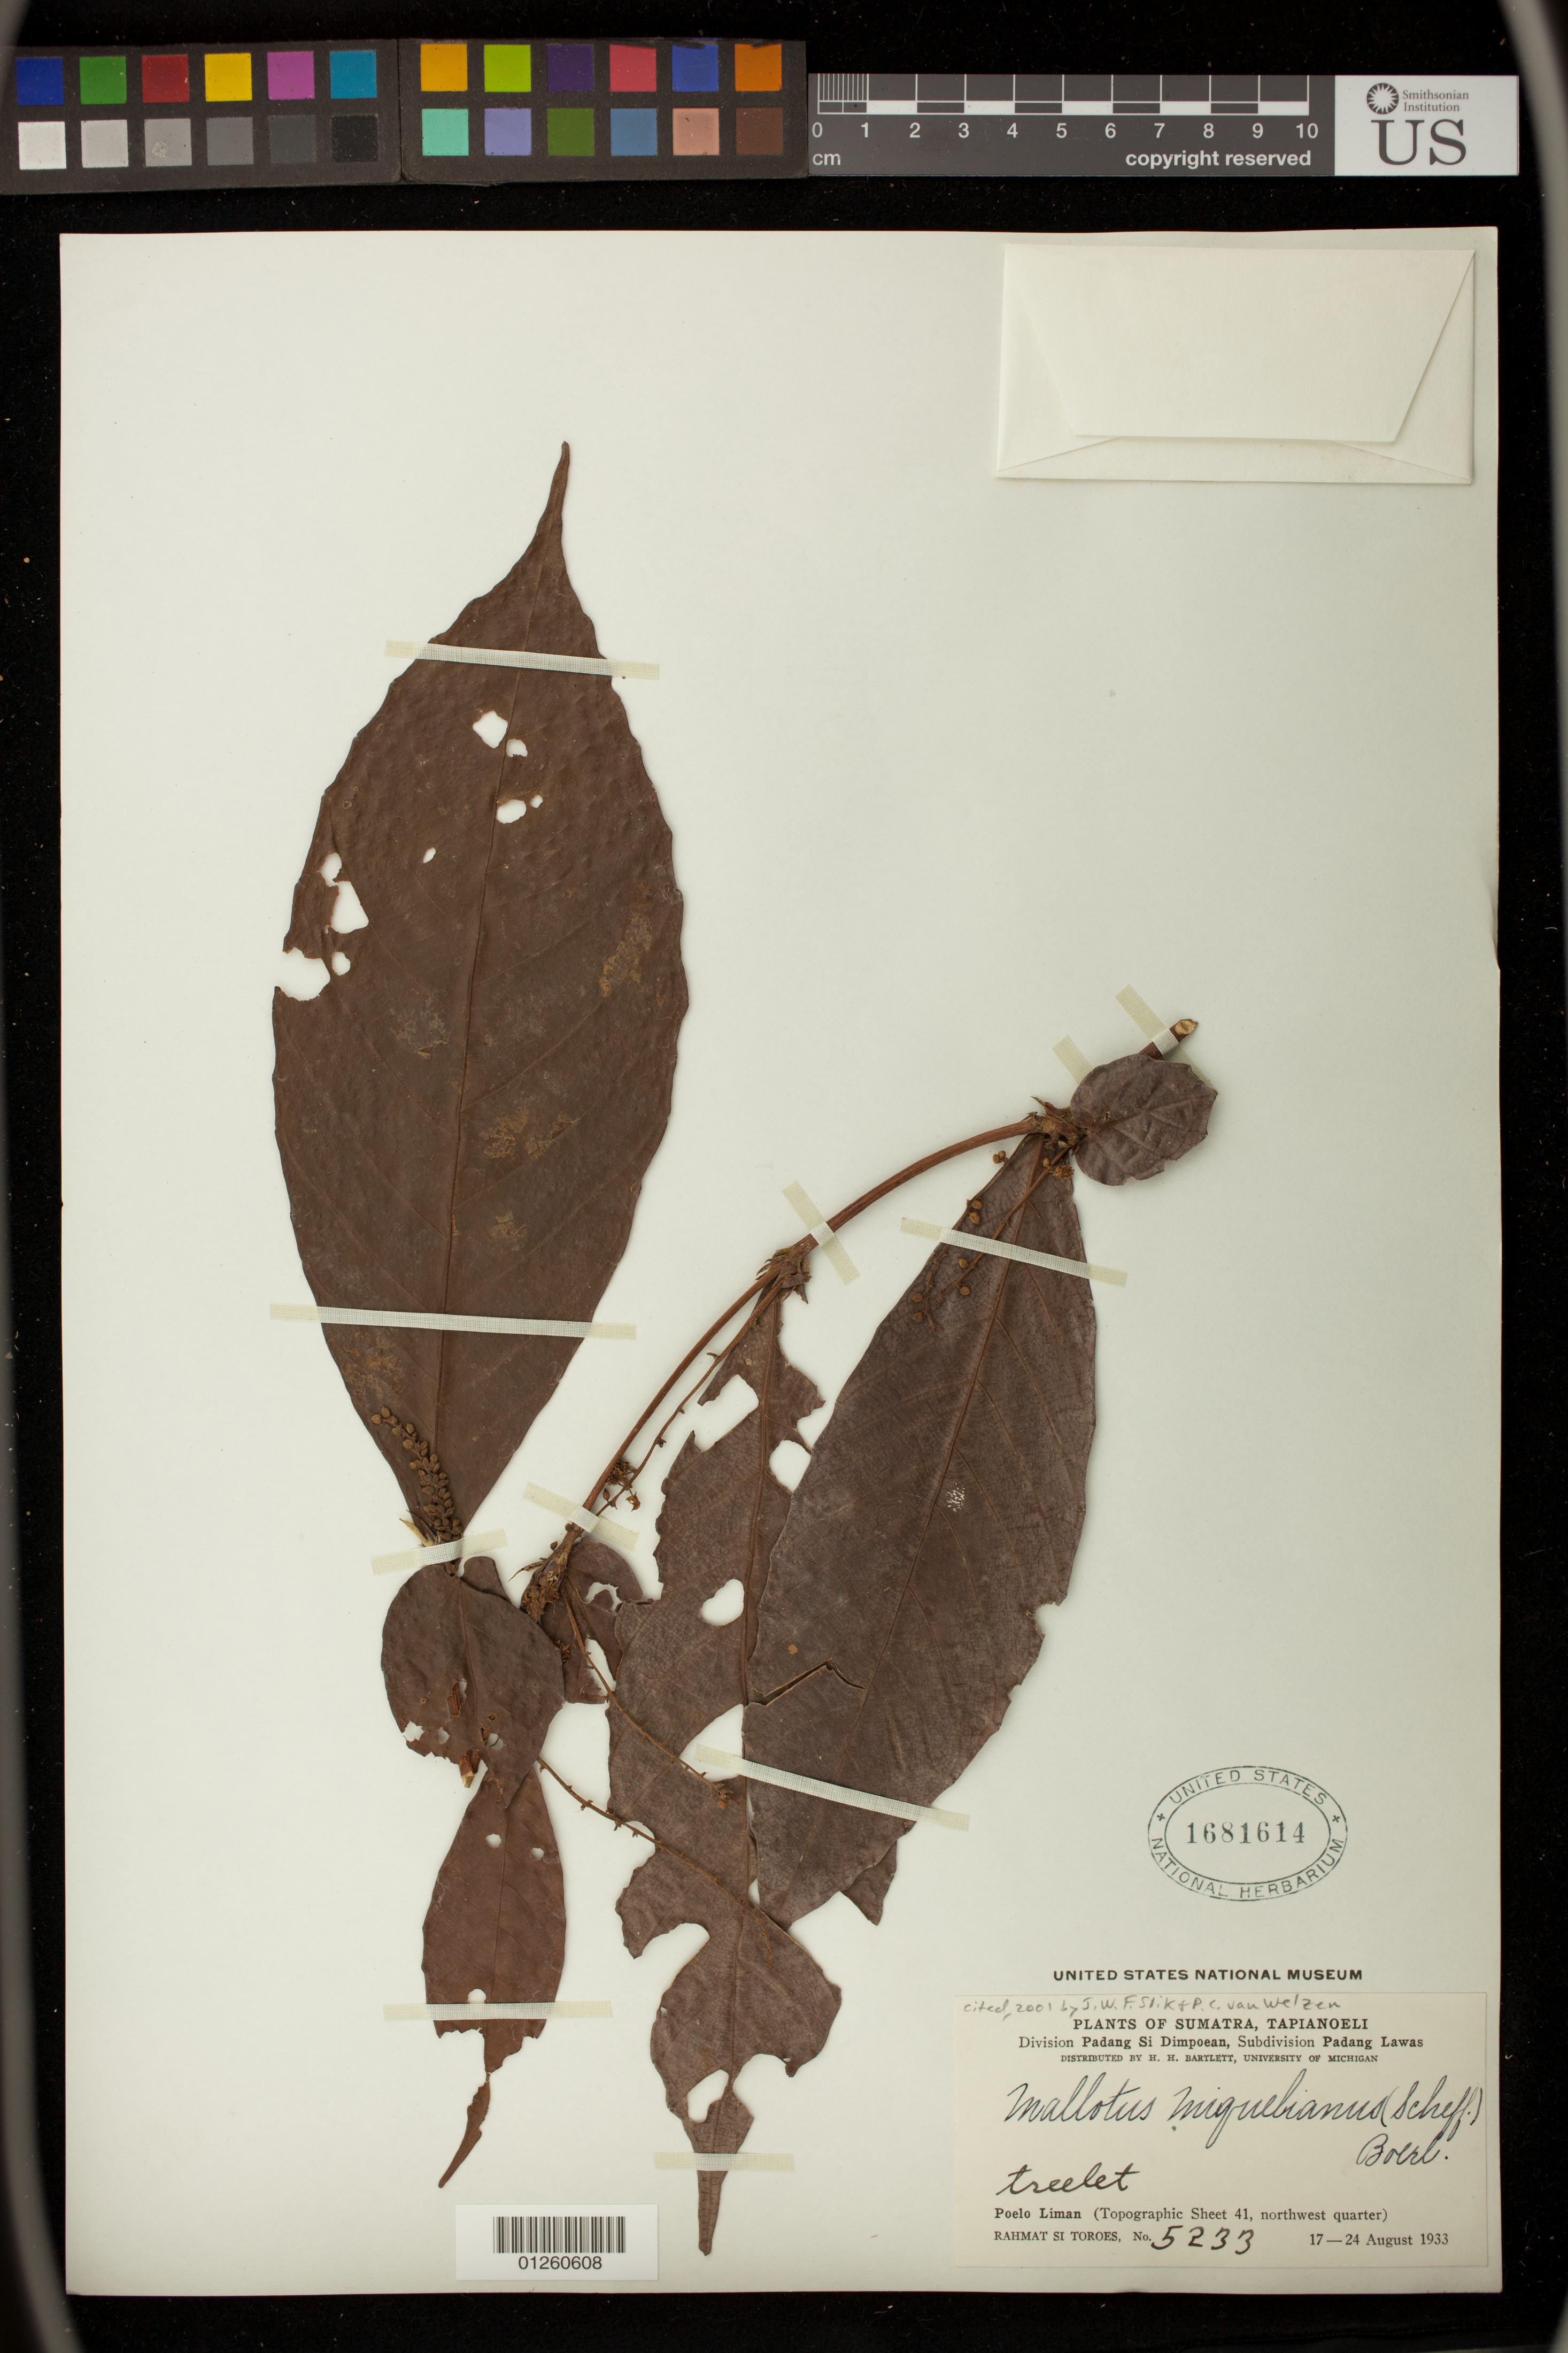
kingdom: Plantae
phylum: Tracheophyta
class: Magnoliopsida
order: Malpighiales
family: Euphorbiaceae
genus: Mallotus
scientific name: Mallotus miquelianus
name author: (Scheff.) Boerl.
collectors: Rahmat Si Boeea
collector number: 5233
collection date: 1933-08-17/1933-08-24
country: Indonesia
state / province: Sumatra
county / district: Sumatera Utara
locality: Poelo Liman (Topographic Sheet 41, northwest quarter)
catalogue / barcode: US 1681614